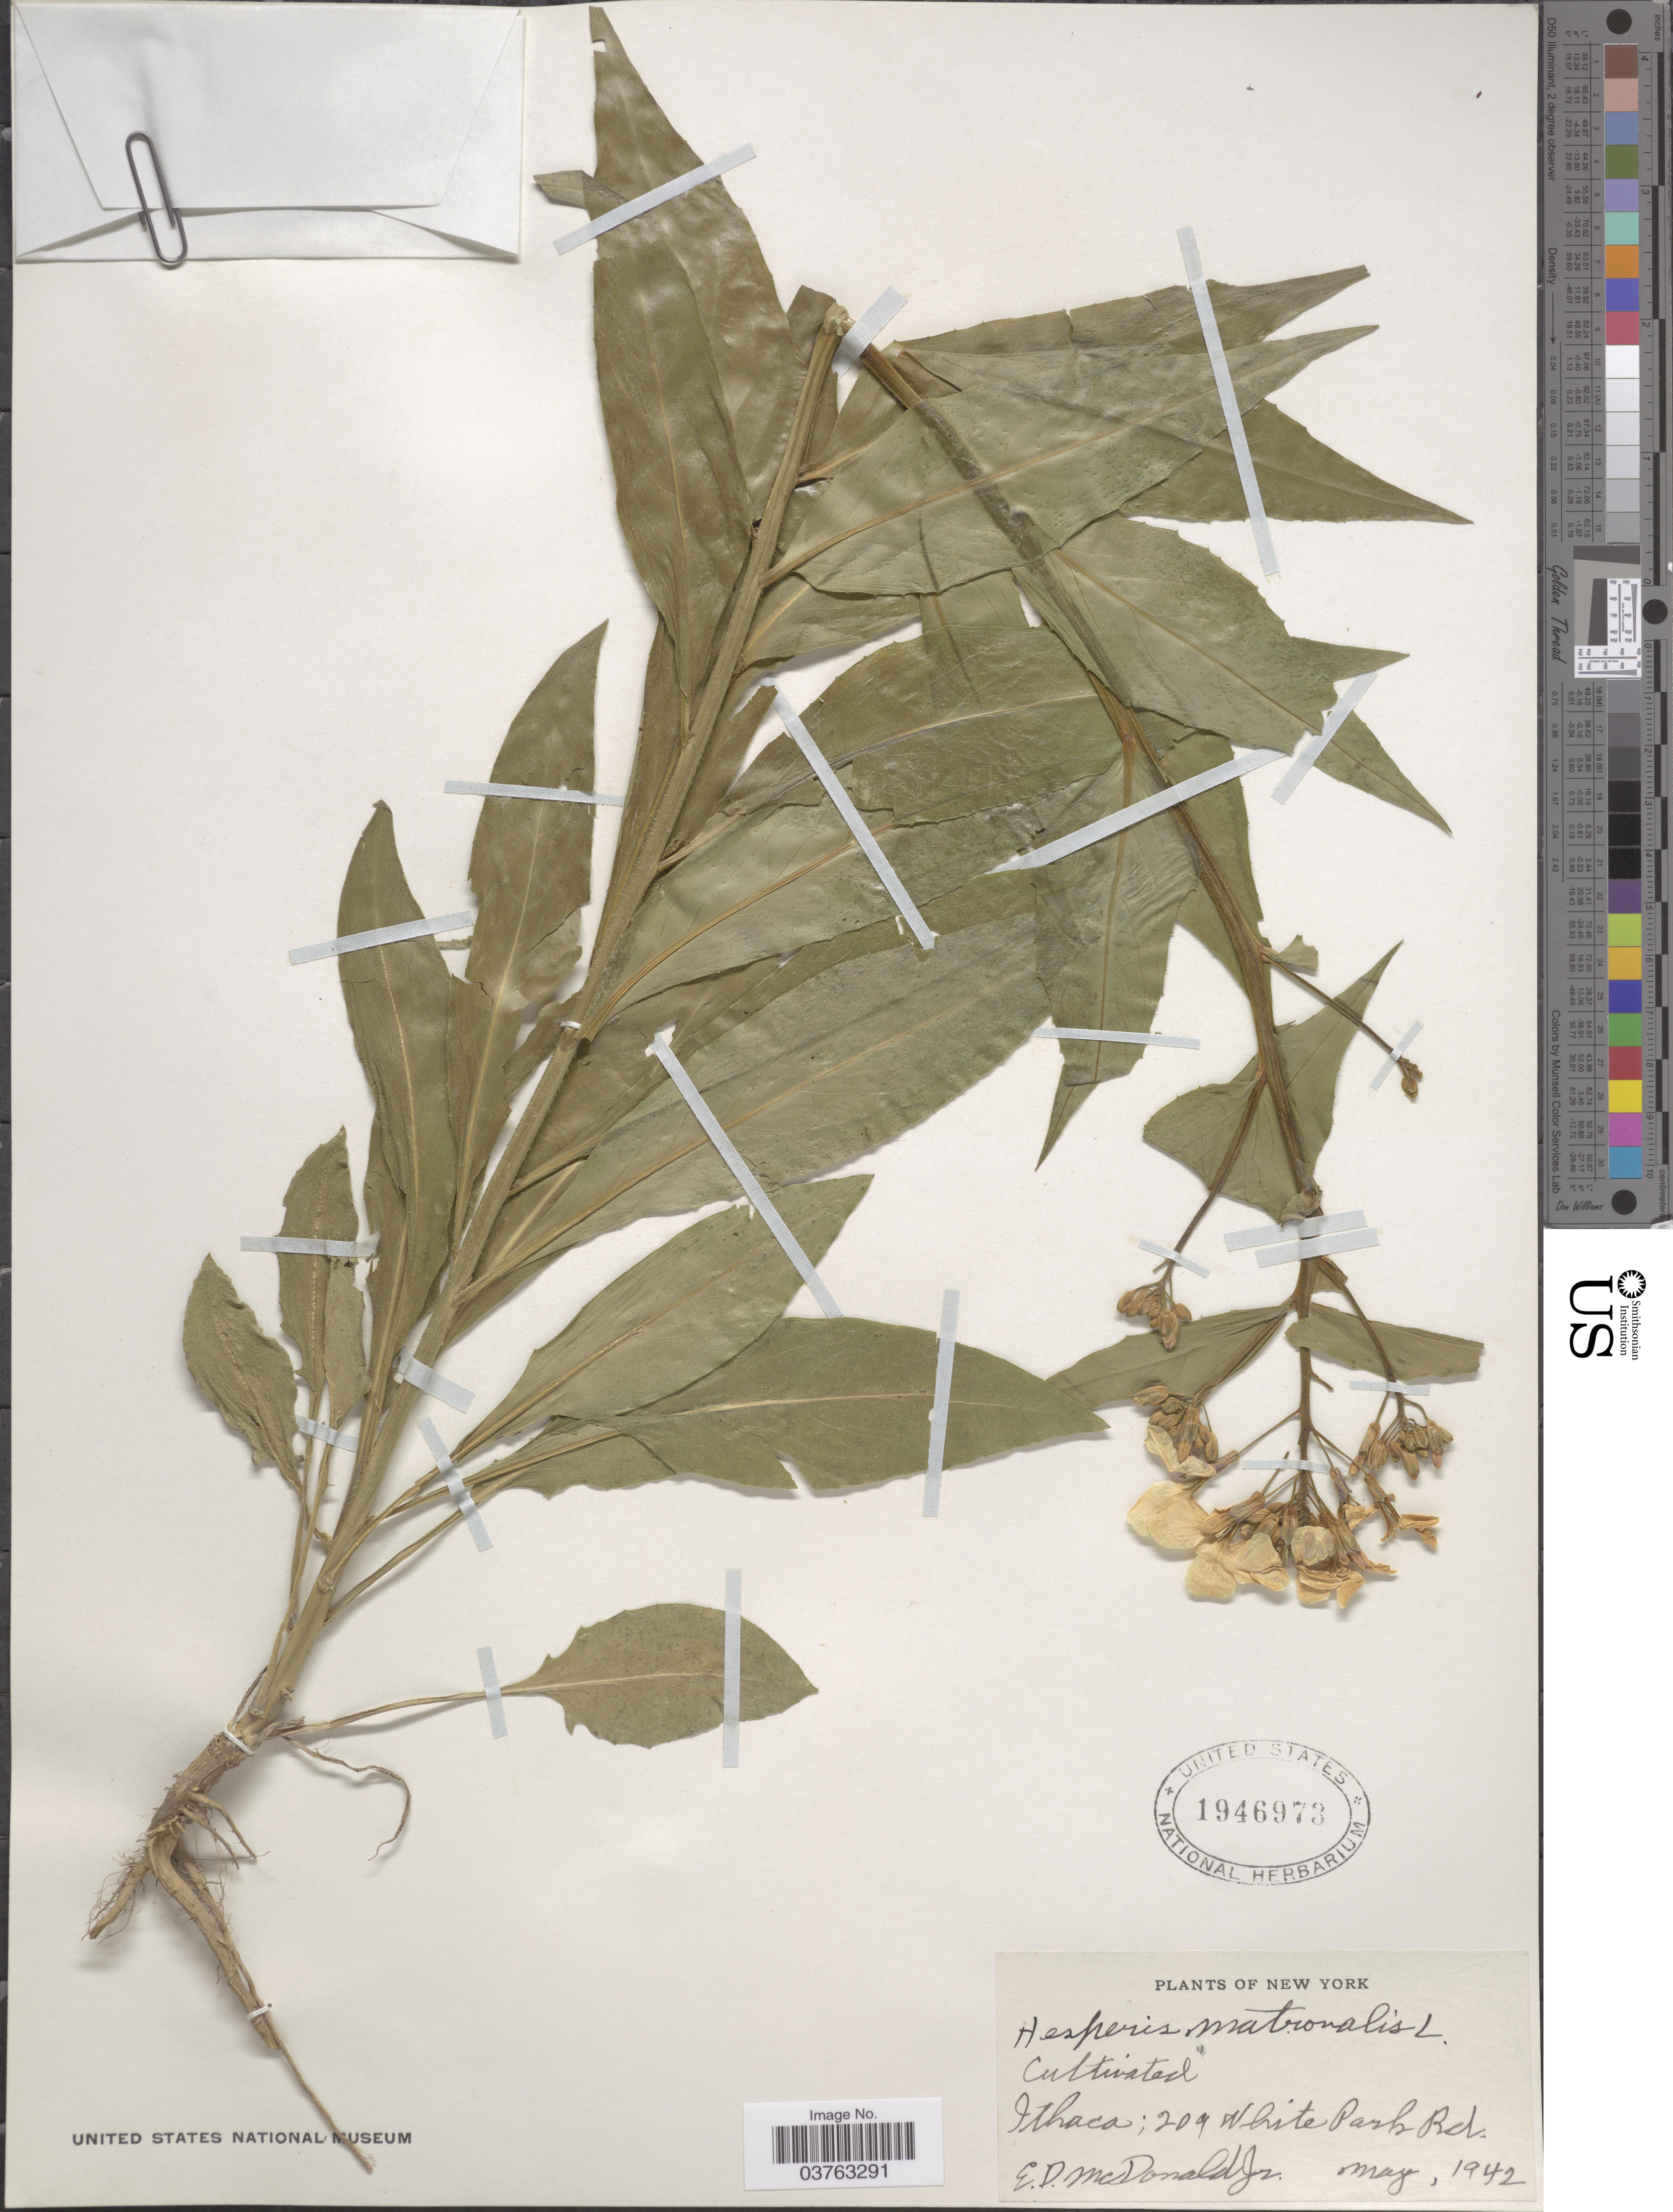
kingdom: Plantae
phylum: Tracheophyta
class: Magnoliopsida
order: Brassicales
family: Brassicaceae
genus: Hesperis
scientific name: Hesperis matronalis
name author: L.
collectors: E. D. McDonald Jr.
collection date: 1942-05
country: United States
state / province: New York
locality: Ithaca; 209 White Park Rd.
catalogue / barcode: US 1946973